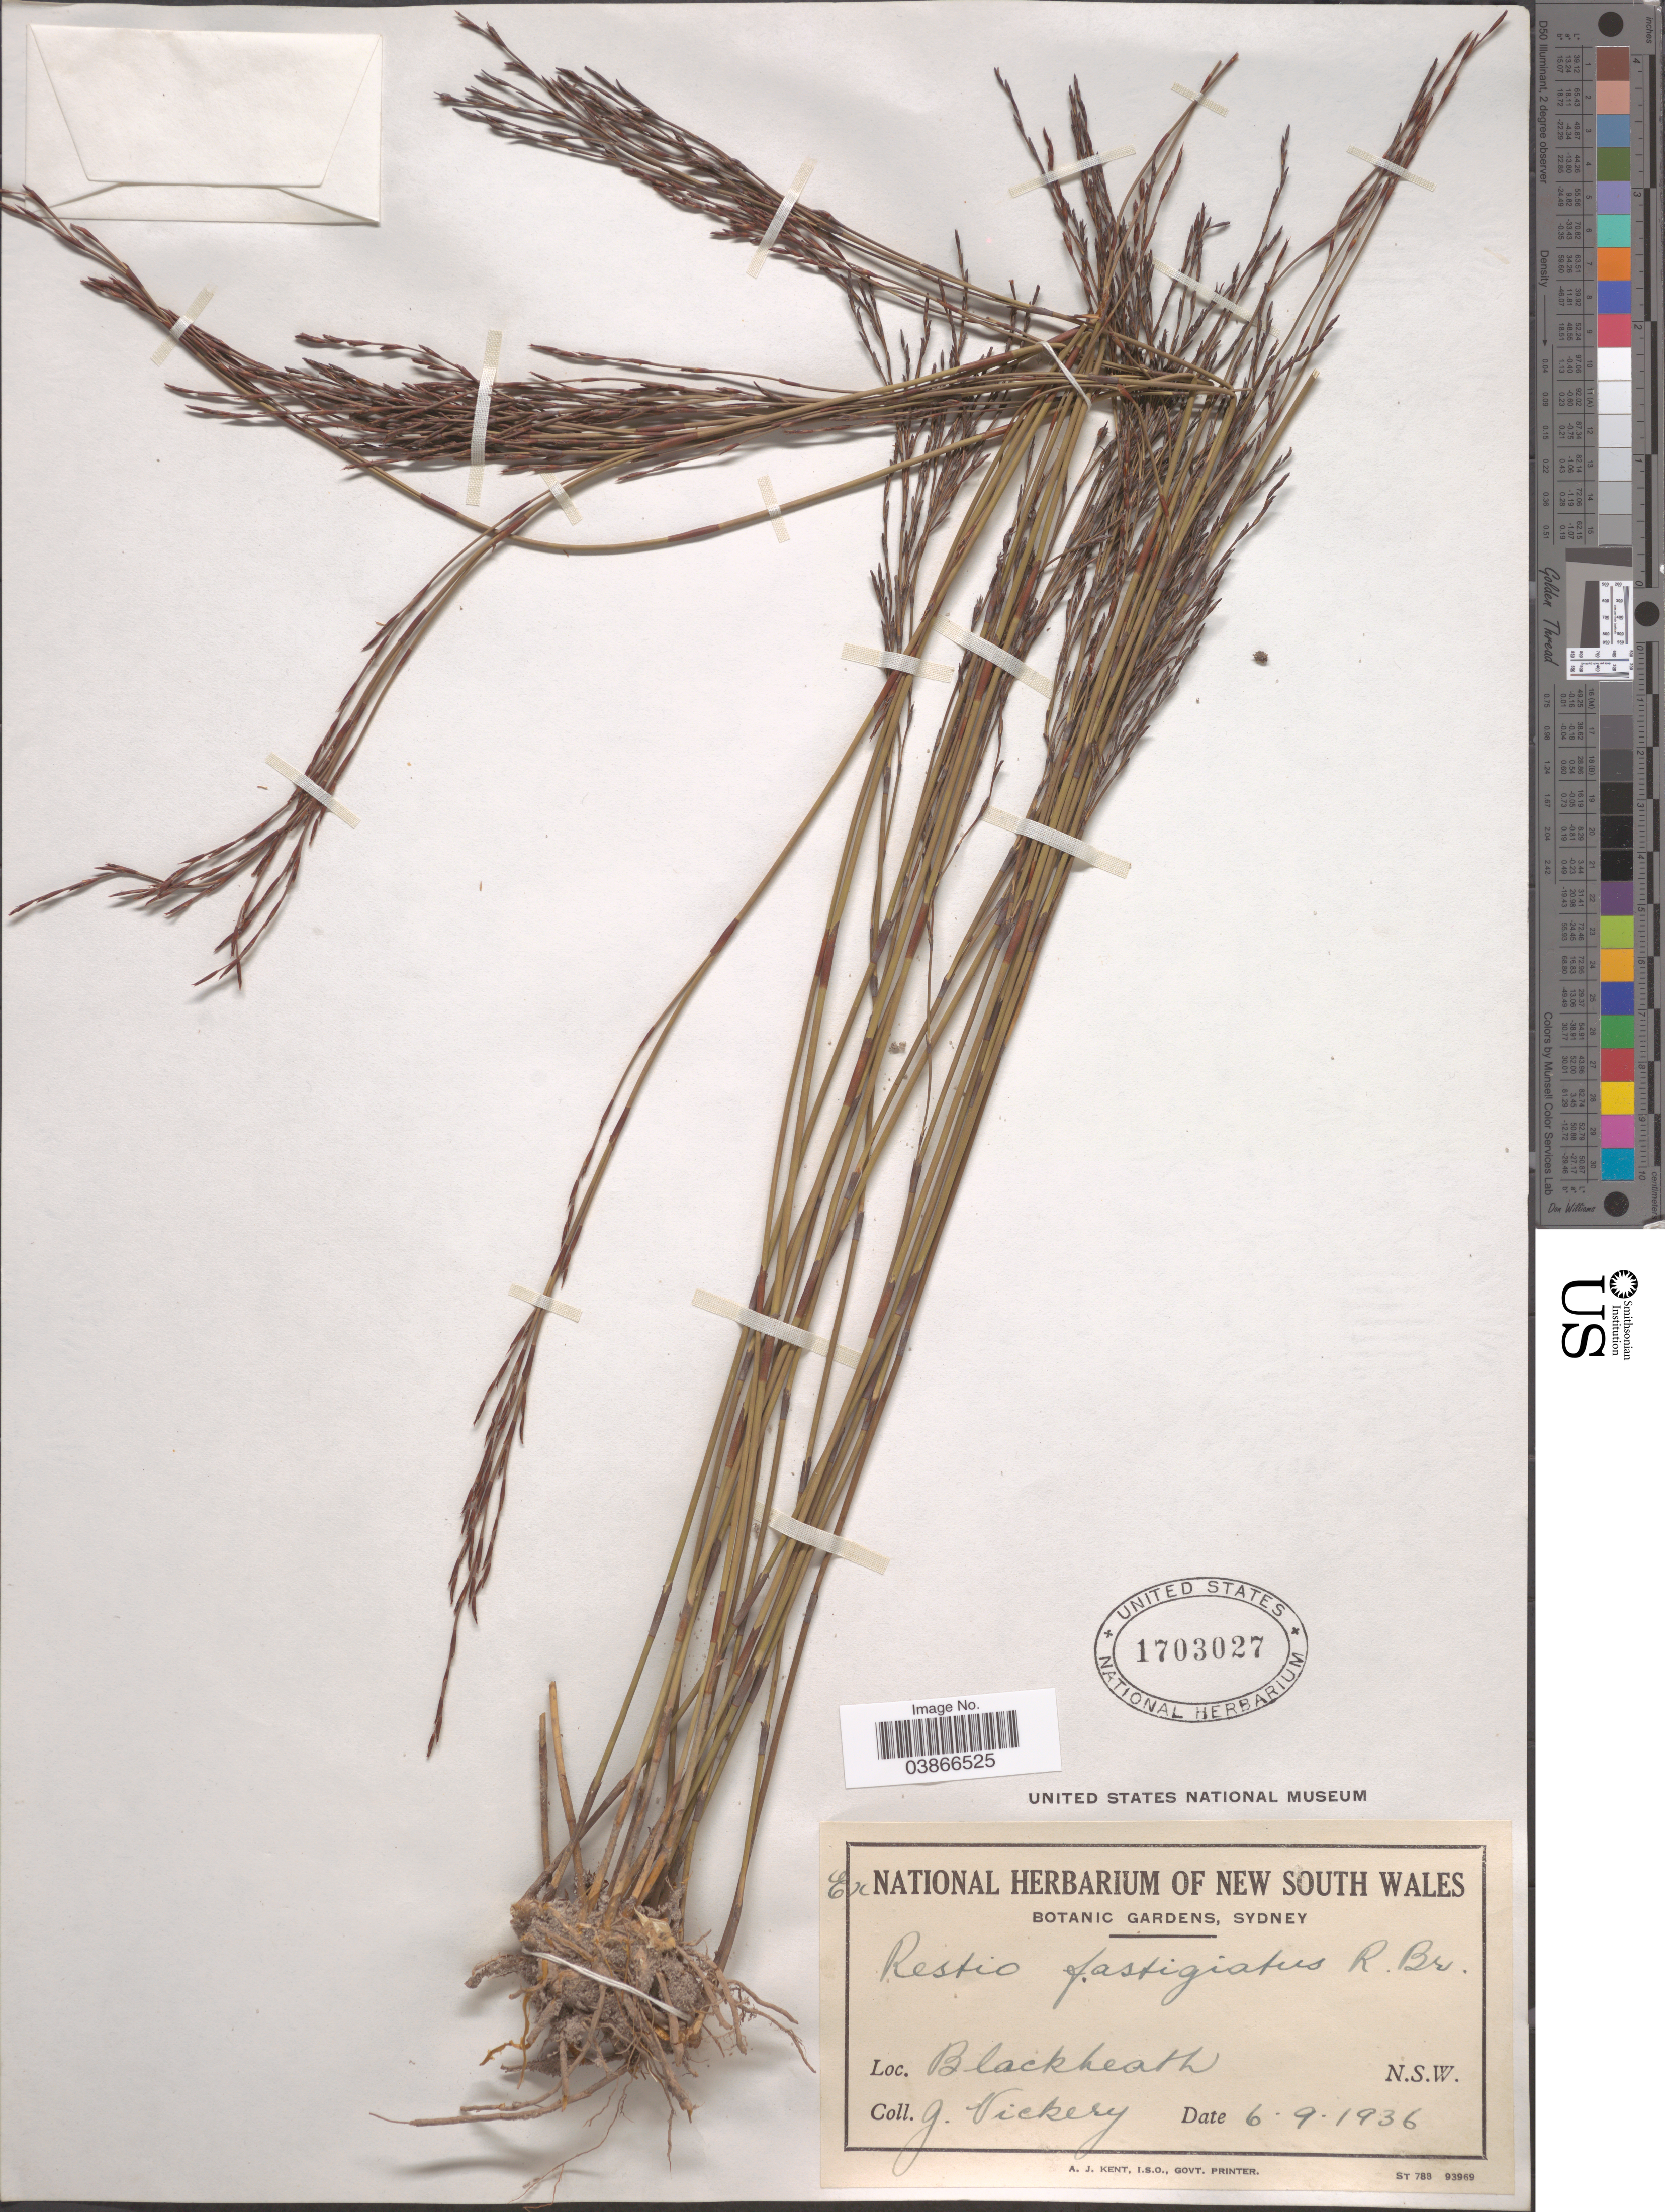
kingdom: Plantae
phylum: Tracheophyta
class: Liliopsida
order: Poales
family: Restionaceae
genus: Chordifex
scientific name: Chordifex fastigiatus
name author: (R. Br.) B.G. Briggs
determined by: Strong, Mark T., (BOT), Smithsonian Institution - National Museum of Natural History (UNITED STATES)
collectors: G. Vickery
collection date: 1936-09-06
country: Australia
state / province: New South Wales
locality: Blackheath.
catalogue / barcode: US 1703027